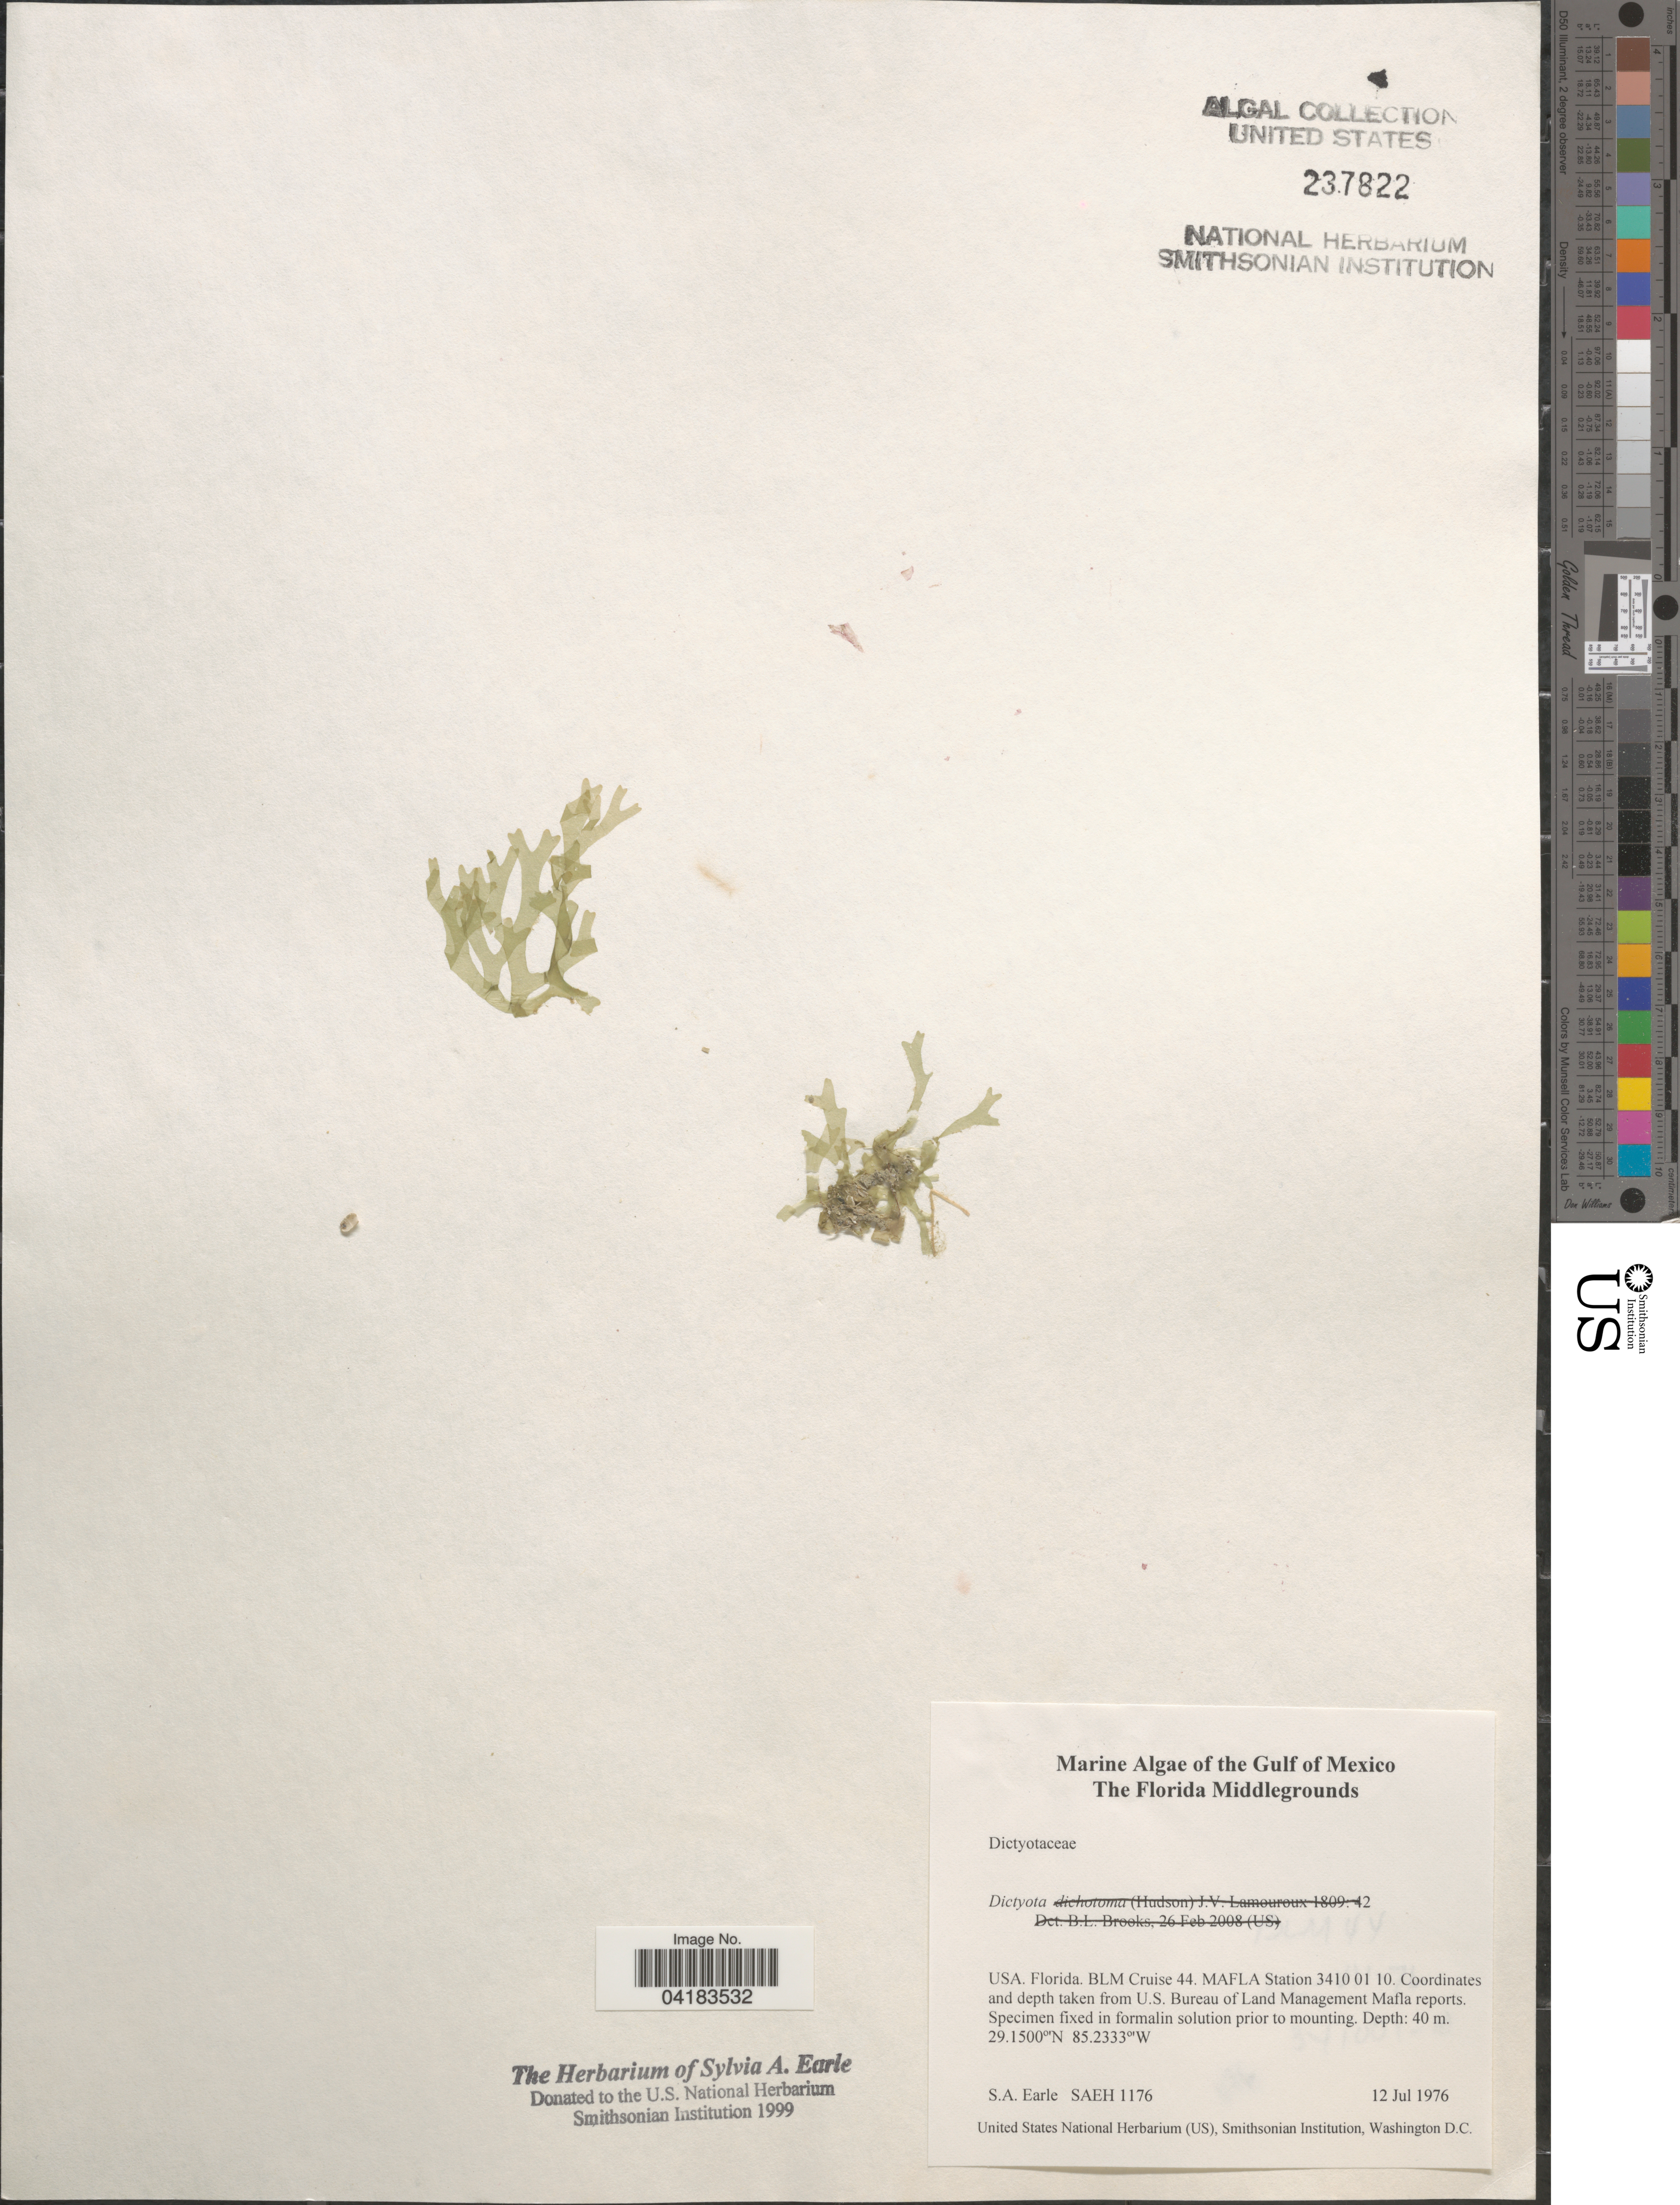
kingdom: Chromista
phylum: Ochrophyta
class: Phaeophyceae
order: Dictyotales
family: Dictyotaceae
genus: Dictyota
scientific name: Dictyota sp.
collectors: S. A. Earle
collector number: SAEH1176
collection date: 1976-07-12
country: United States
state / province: Florida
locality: The Gulf of Mexico. The Florida Middlegrounds. BLM Cruise 44. MAFLA Station 3410 01 10. Coordinates and depth taken from U.S. Bureau of Land Management Mafla reports.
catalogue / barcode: US 237822